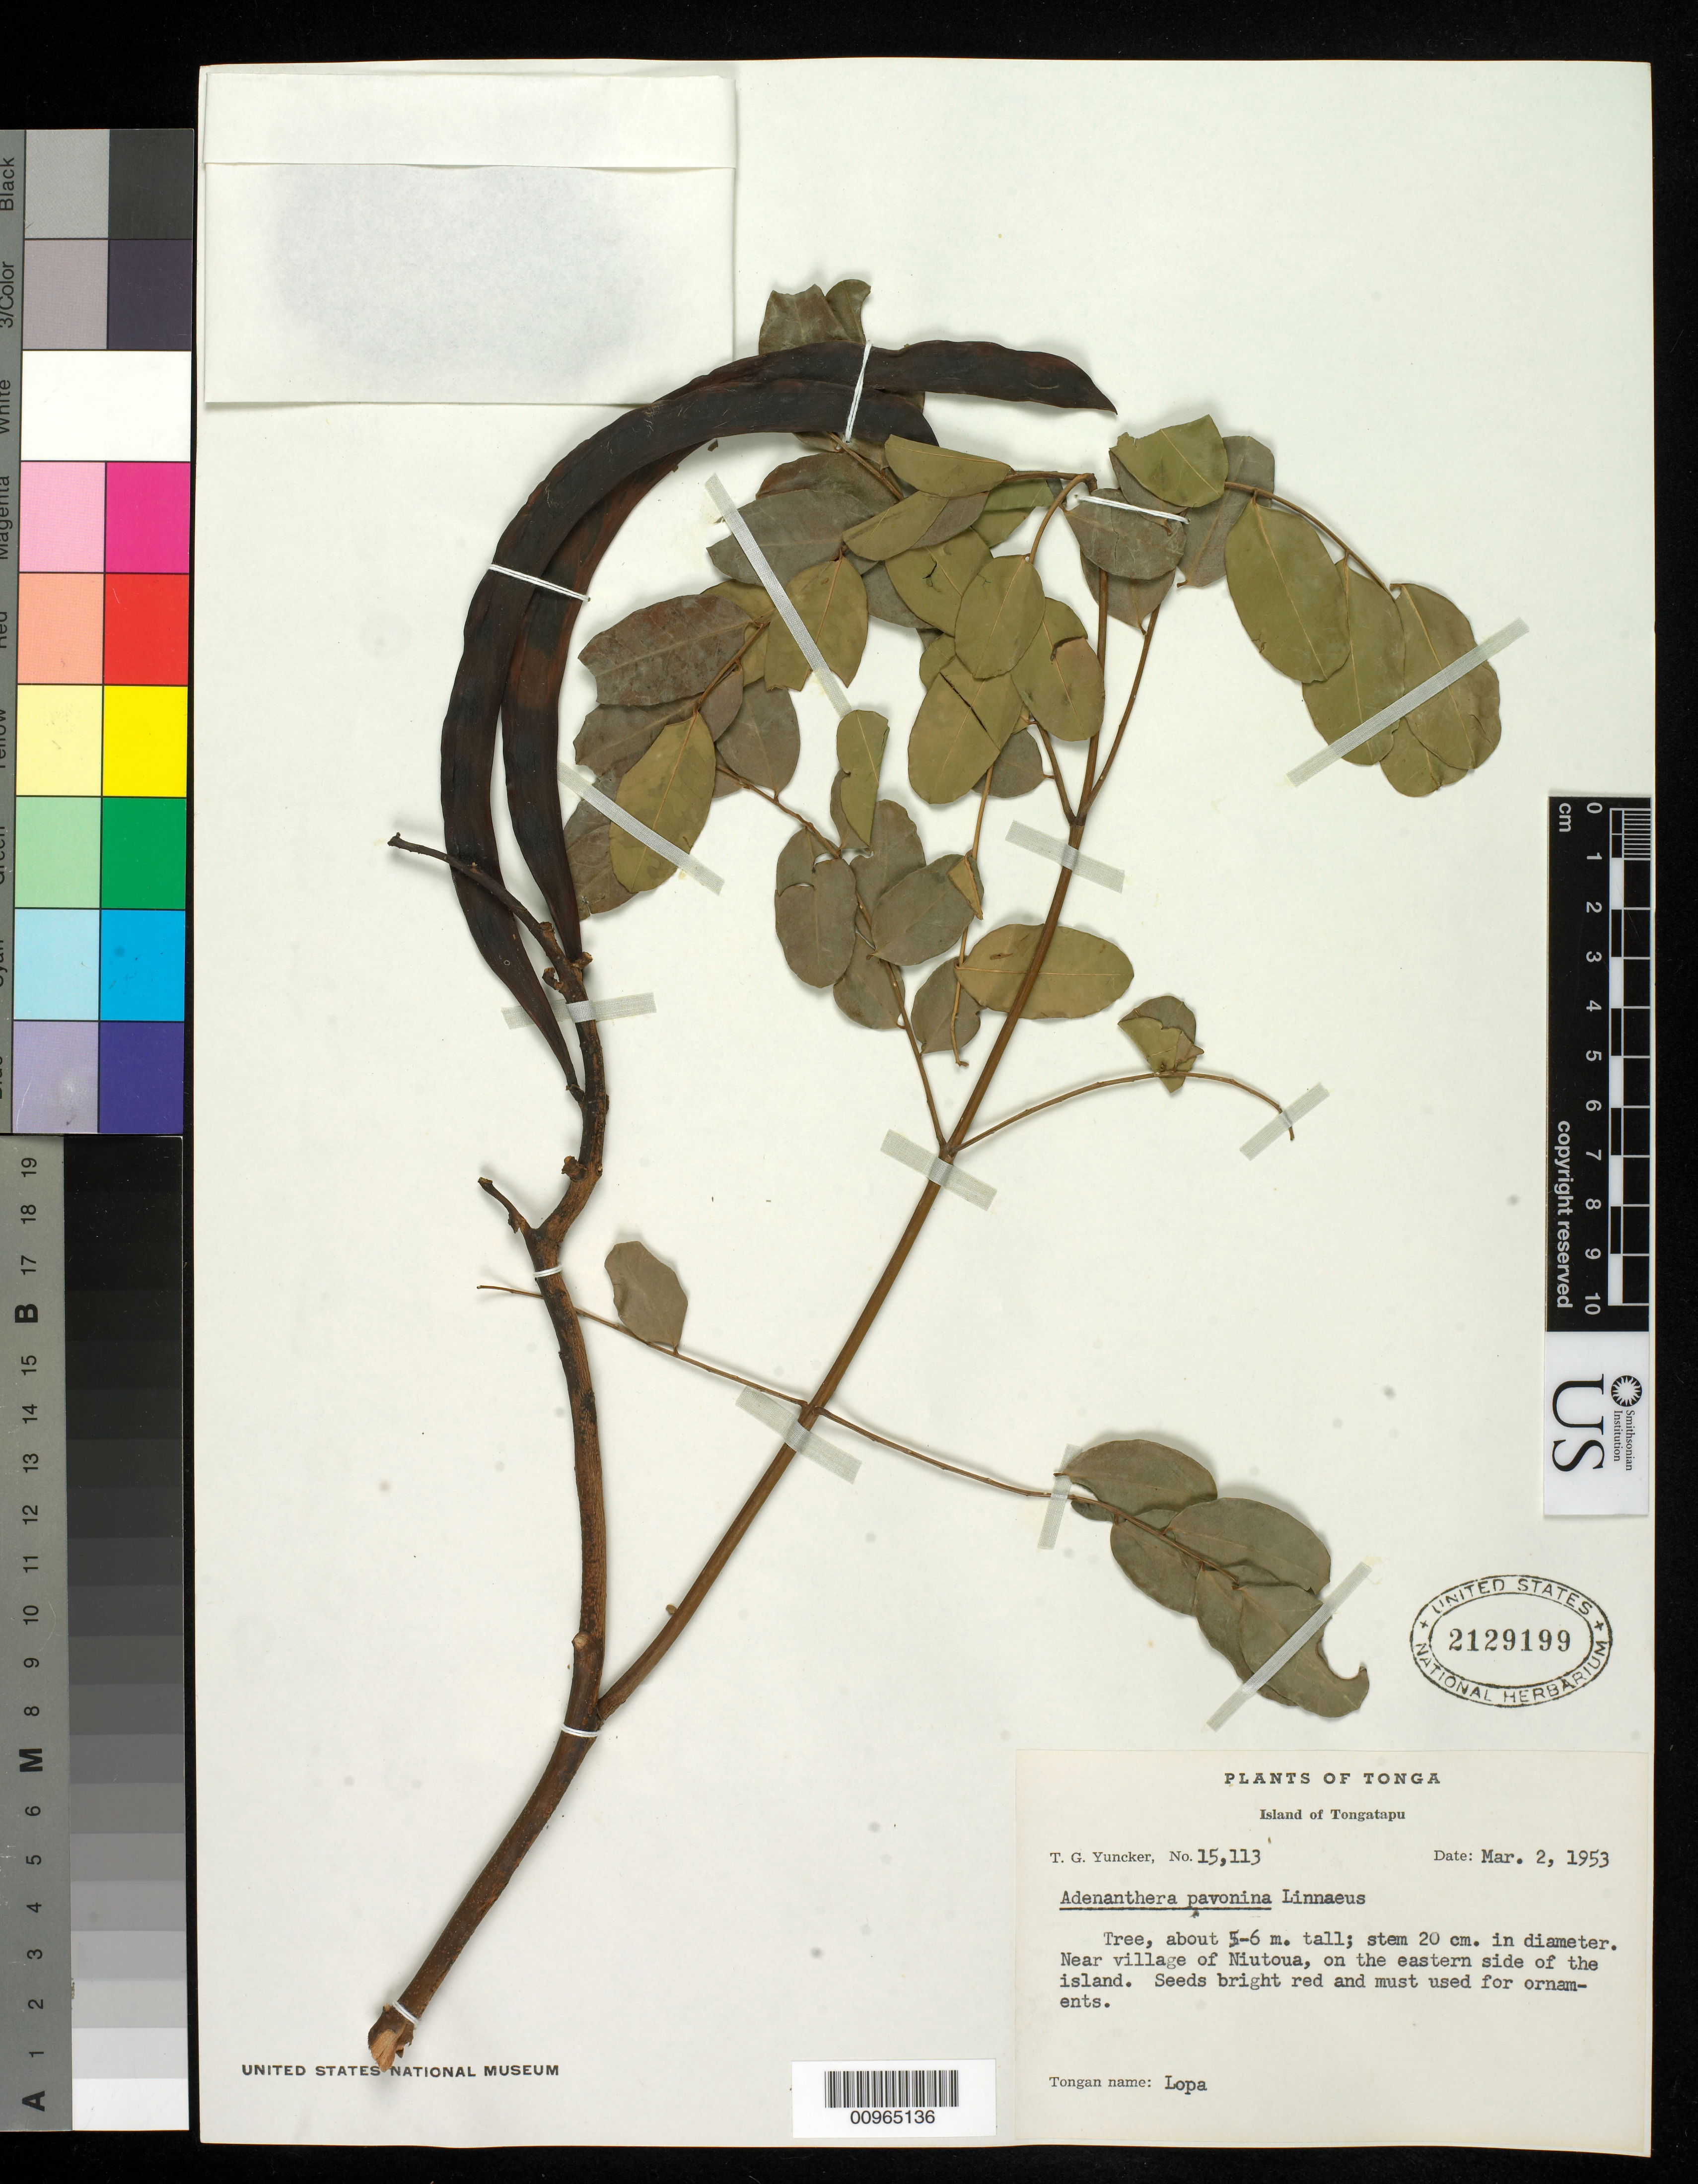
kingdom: Plantae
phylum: Tracheophyta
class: Magnoliopsida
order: Fabales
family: Fabaceae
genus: Adenanthera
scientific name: Adenanthera pavonina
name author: L.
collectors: T. G. Yuncker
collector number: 15113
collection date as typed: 02 Mar 1953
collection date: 1953-03-02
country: Tonga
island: Tongatapu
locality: Near village of Niutoua on E side of island.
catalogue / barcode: US 2129199